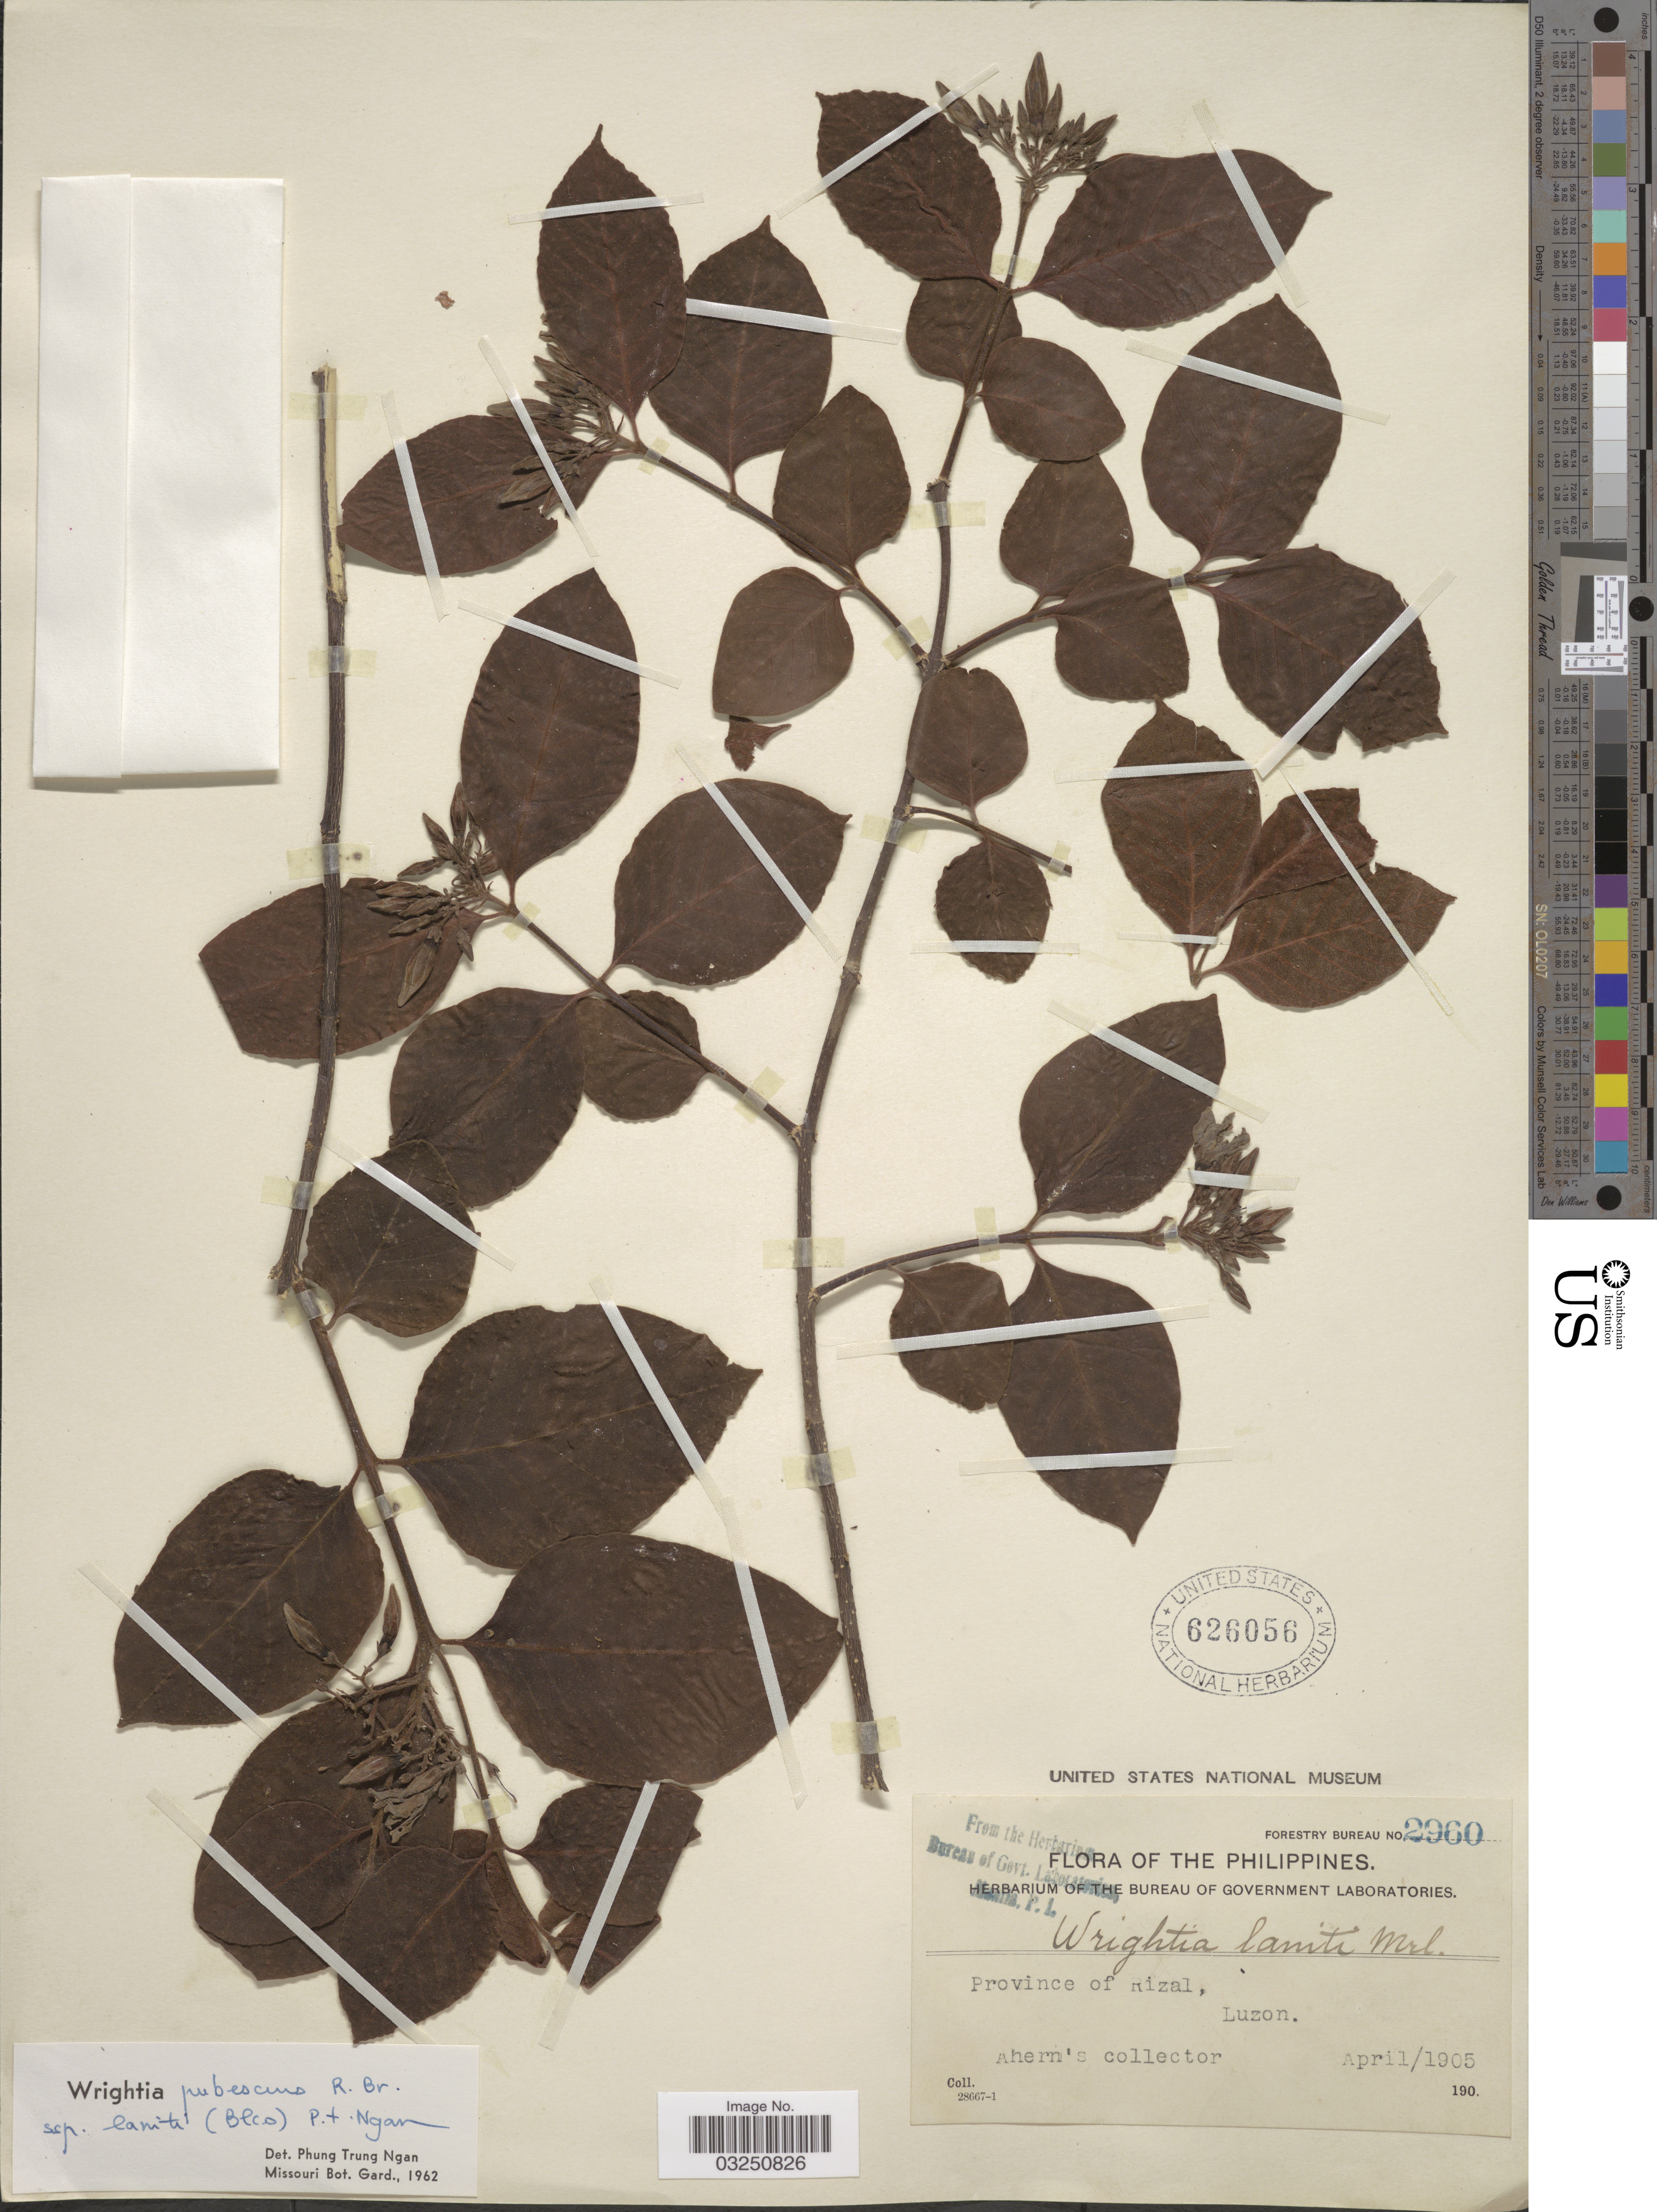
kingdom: Plantae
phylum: Tracheophyta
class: Magnoliopsida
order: Gentianales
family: Apocynaceae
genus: Wrightia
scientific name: Wrightia pubescens subsp. laniti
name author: (M. Blanco) Ngan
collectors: Ahern's collector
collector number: Forestry Bureau 2960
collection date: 1905-04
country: Philippines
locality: Province of Rizal, Luzon.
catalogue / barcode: US 626056